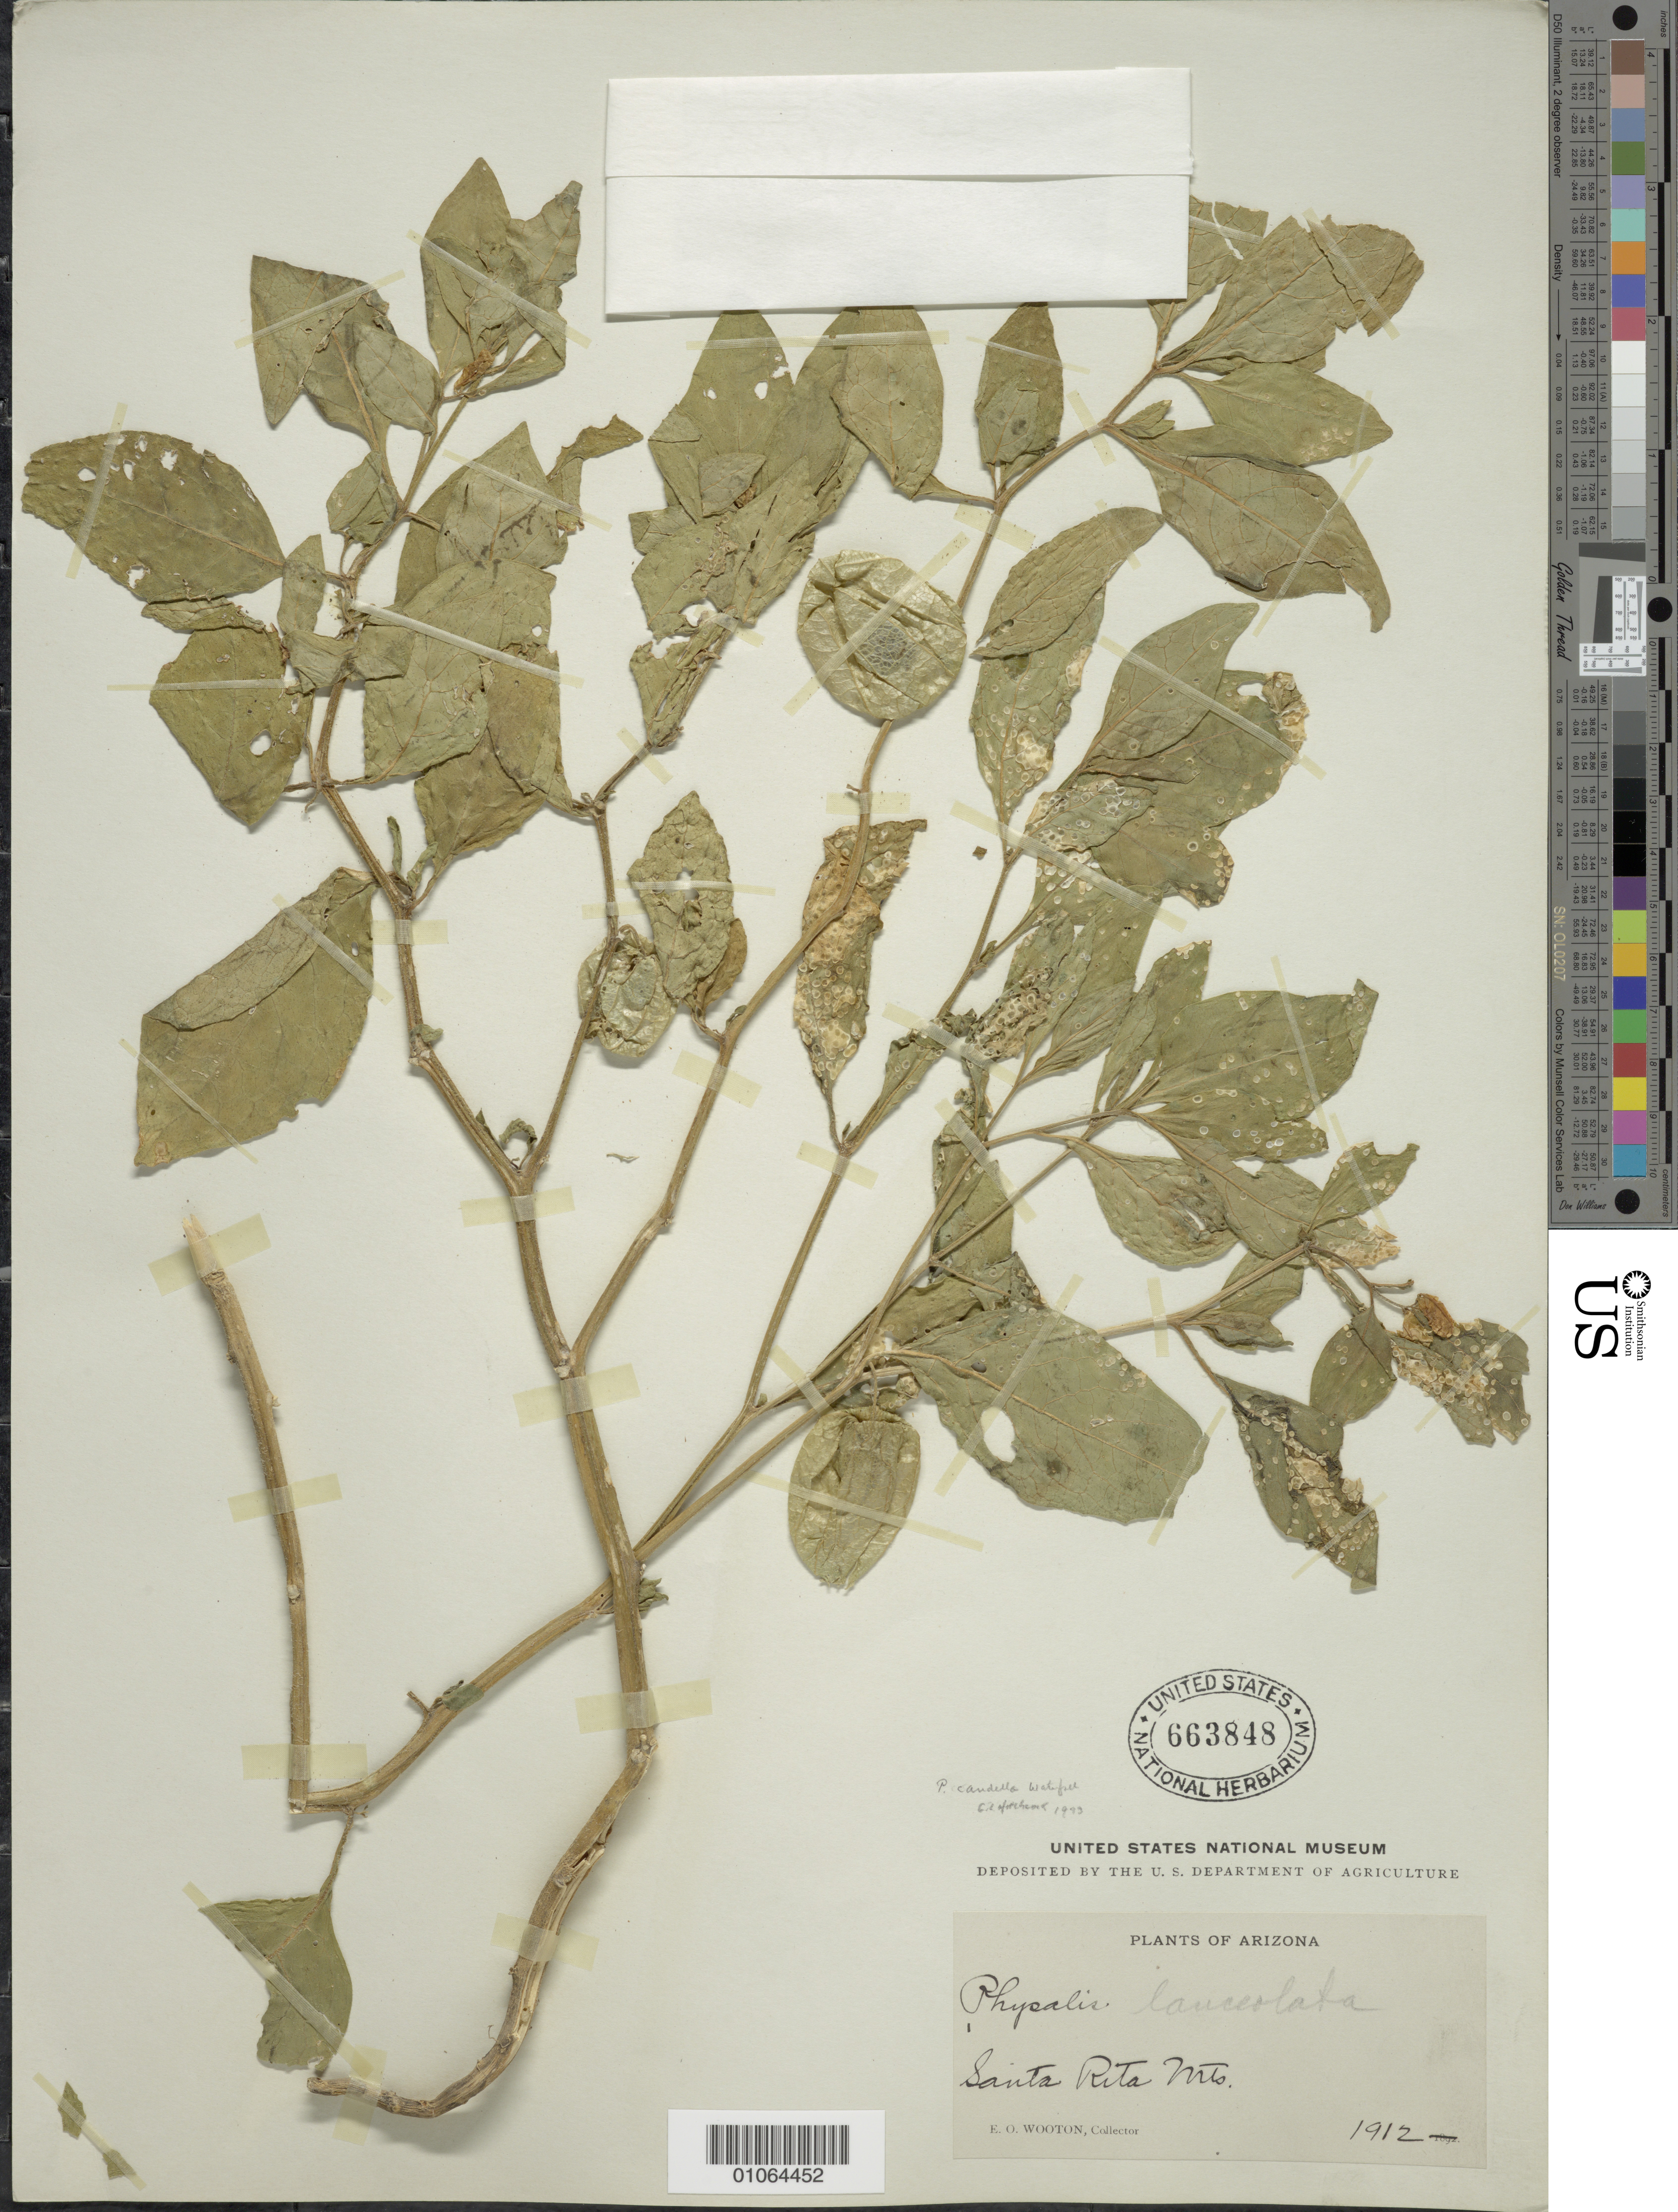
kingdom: Plantae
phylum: Tracheophyta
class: Magnoliopsida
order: Solanales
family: Solanaceae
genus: Physalis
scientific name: Physalis caudella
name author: Standl.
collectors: E. O. Wooton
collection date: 1912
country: United States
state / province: Arizona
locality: Santa Rita Mts.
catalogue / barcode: US 663848